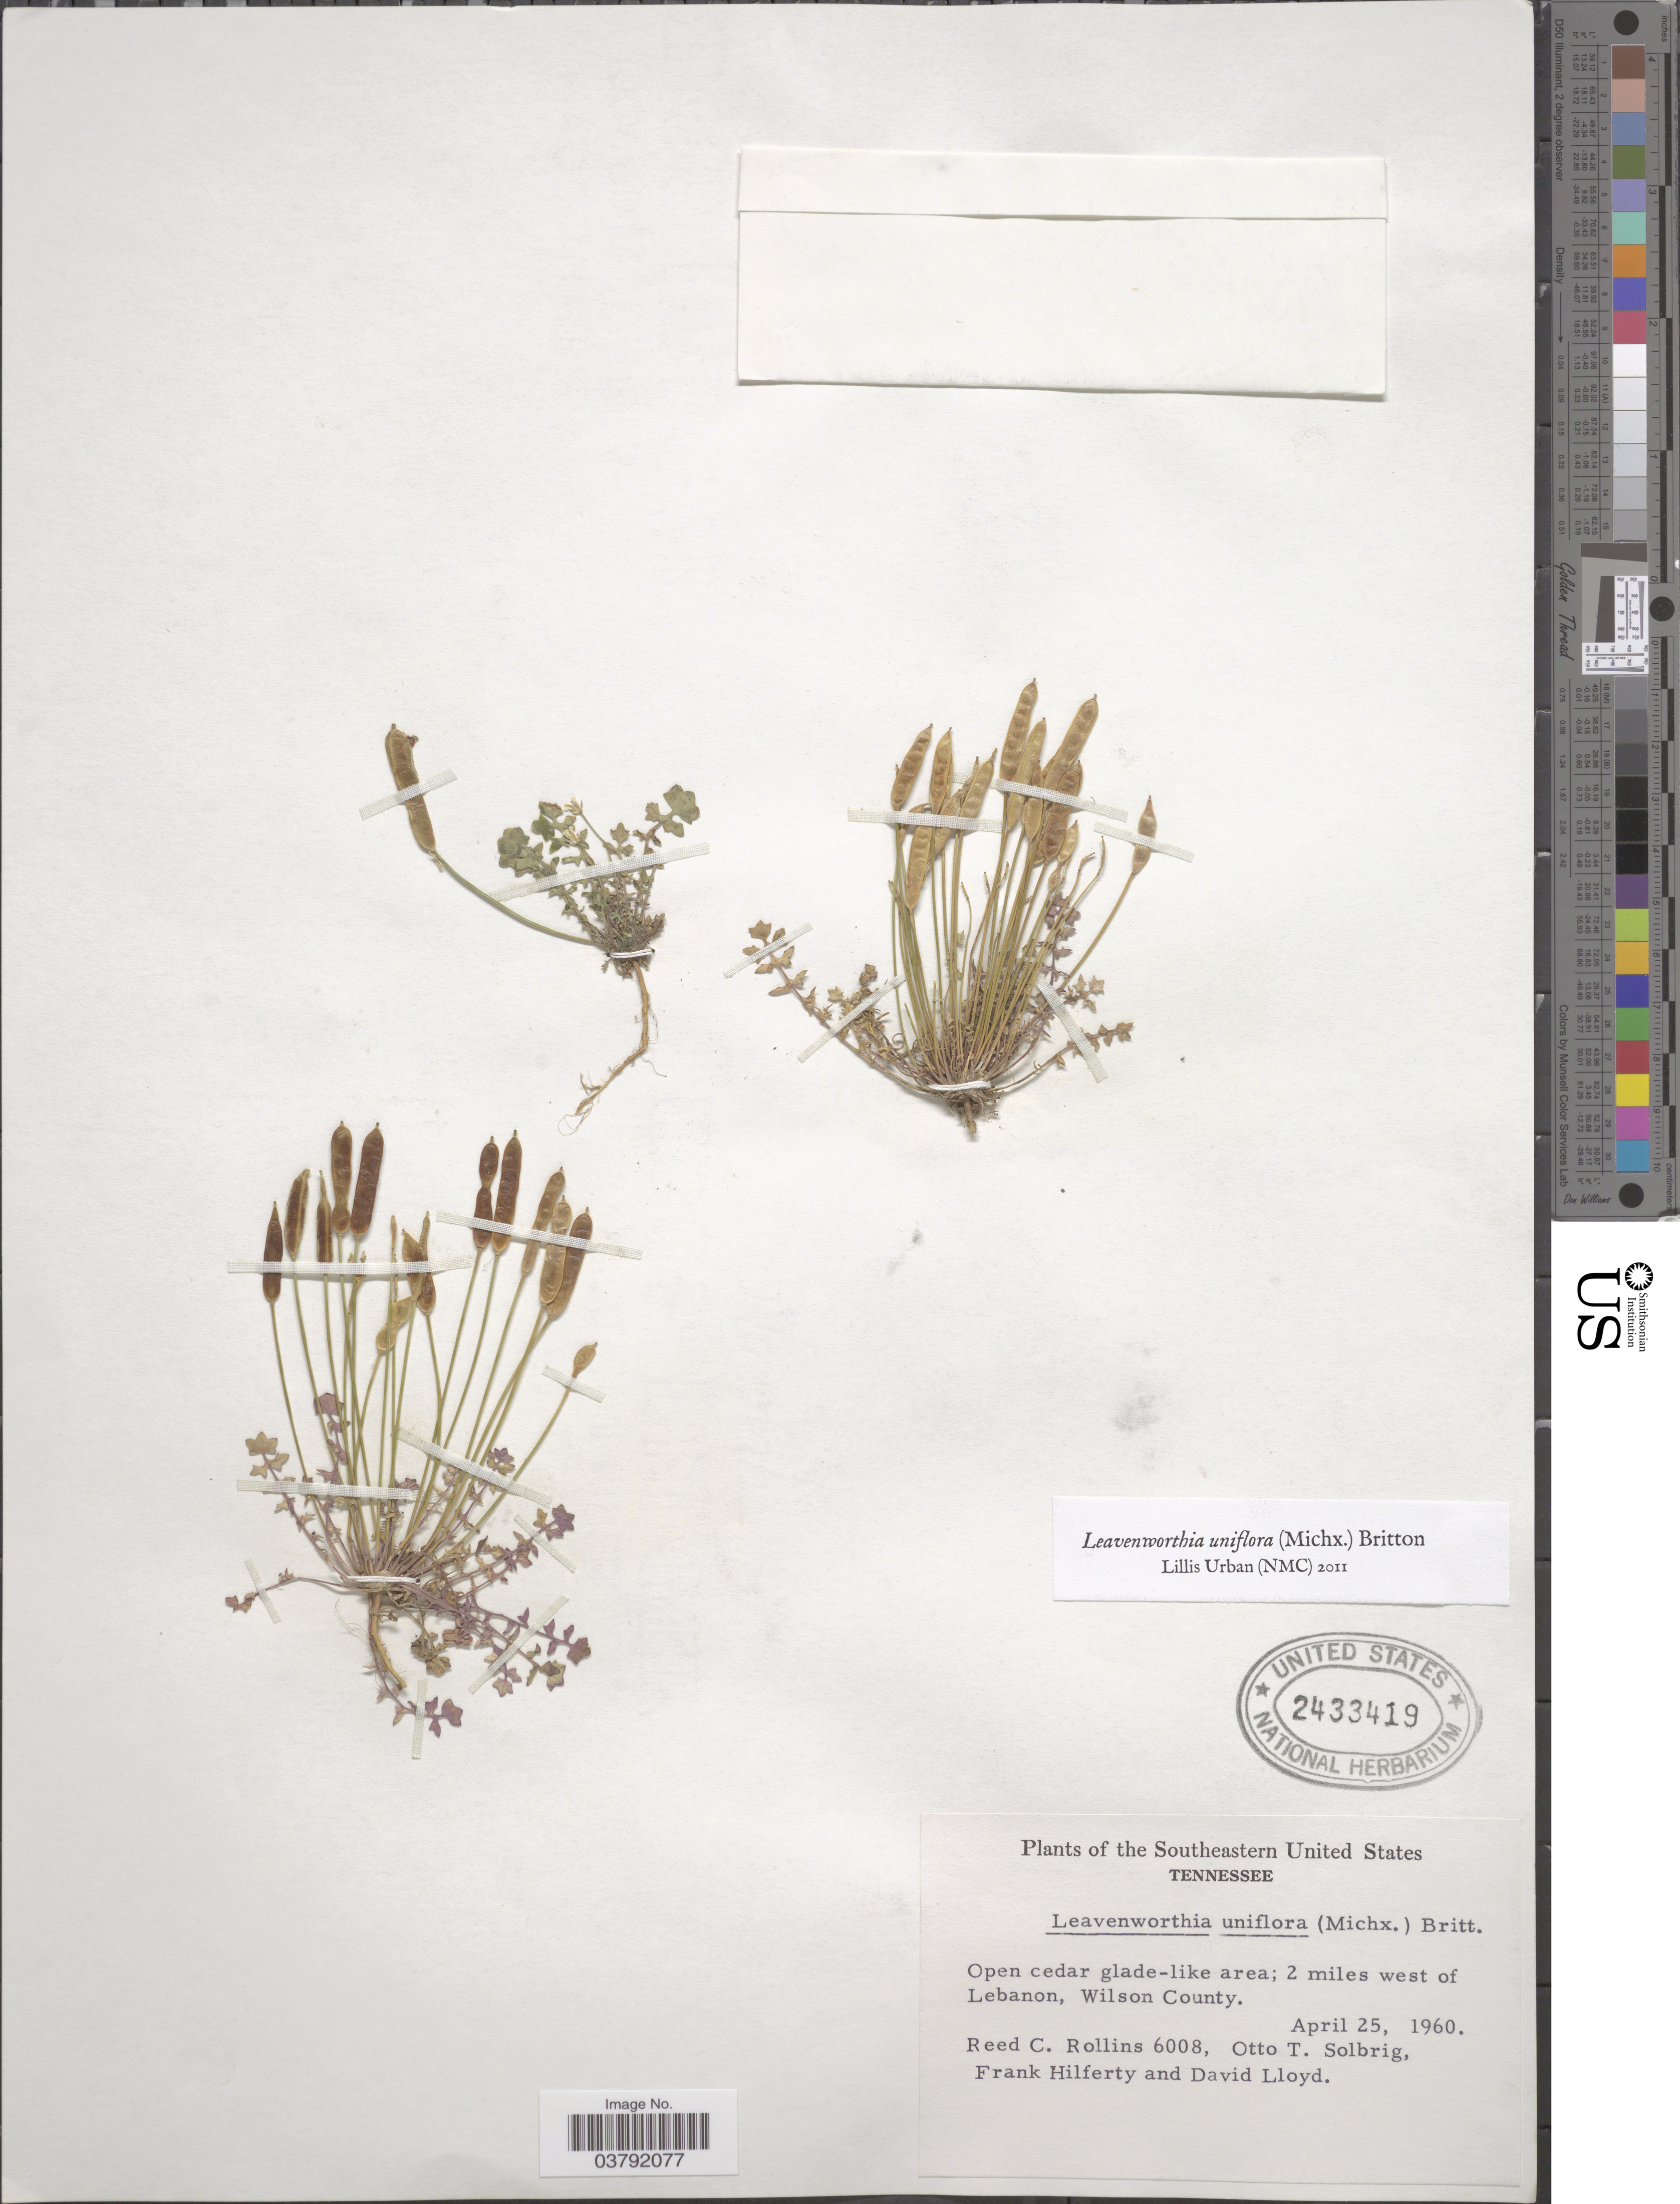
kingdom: Plantae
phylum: Tracheophyta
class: Magnoliopsida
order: Brassicales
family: Brassicaceae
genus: Leavenworthia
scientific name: Leavenworthia uniflora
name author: (Michx.) Britton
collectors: R. C. Rollins, O. T. Solbrig, F. Hilferty & D. Lloyd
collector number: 6008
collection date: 1960-04-25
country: United States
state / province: Tennessee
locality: Southeastern United States. 2 miles west of Lebanon, Wilson County.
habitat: open cedar glade like area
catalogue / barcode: US 2433419